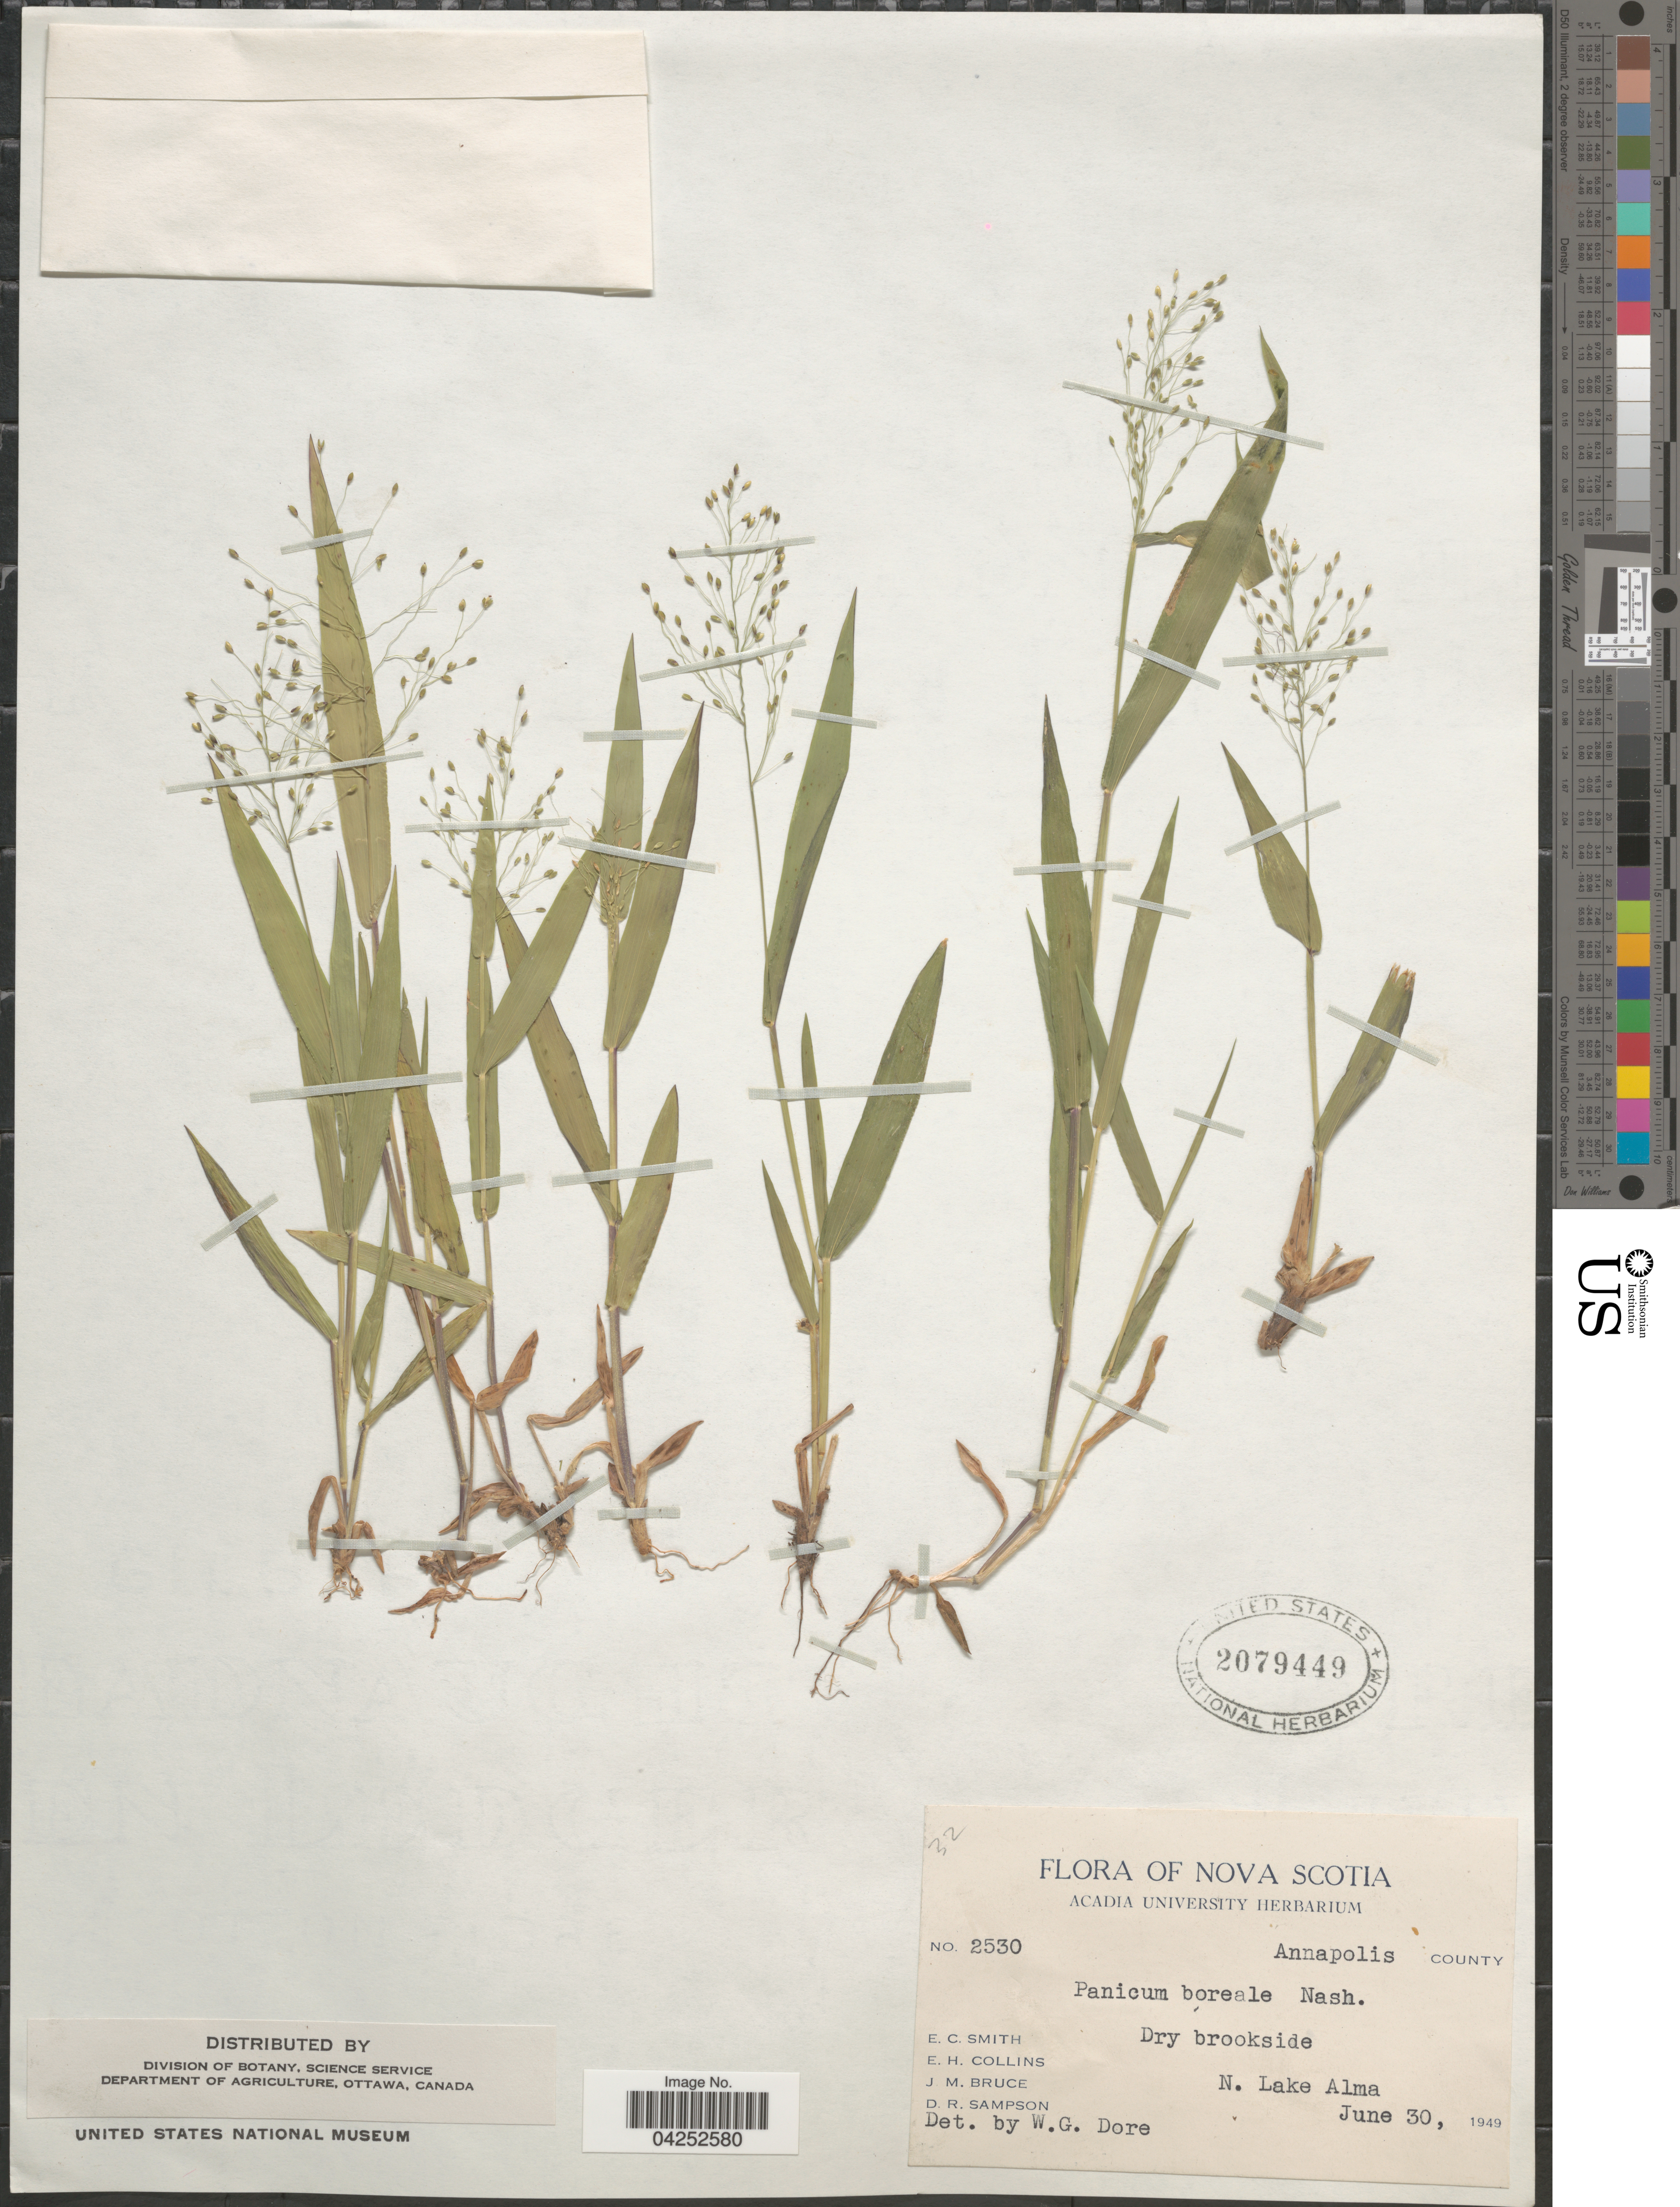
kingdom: Plantae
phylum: Tracheophyta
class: Liliopsida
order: Poales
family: Poaceae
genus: Dichanthelium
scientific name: Dichanthelium boreale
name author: (Nash) Freckmann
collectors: E. Smith, E. Collins, J. Bruce & D. Sampson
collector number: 2530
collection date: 1949-06-30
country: Canada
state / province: Nova Scotia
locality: Annapolis County. Dry brookside. N. Lake Alma.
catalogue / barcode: US 2079449